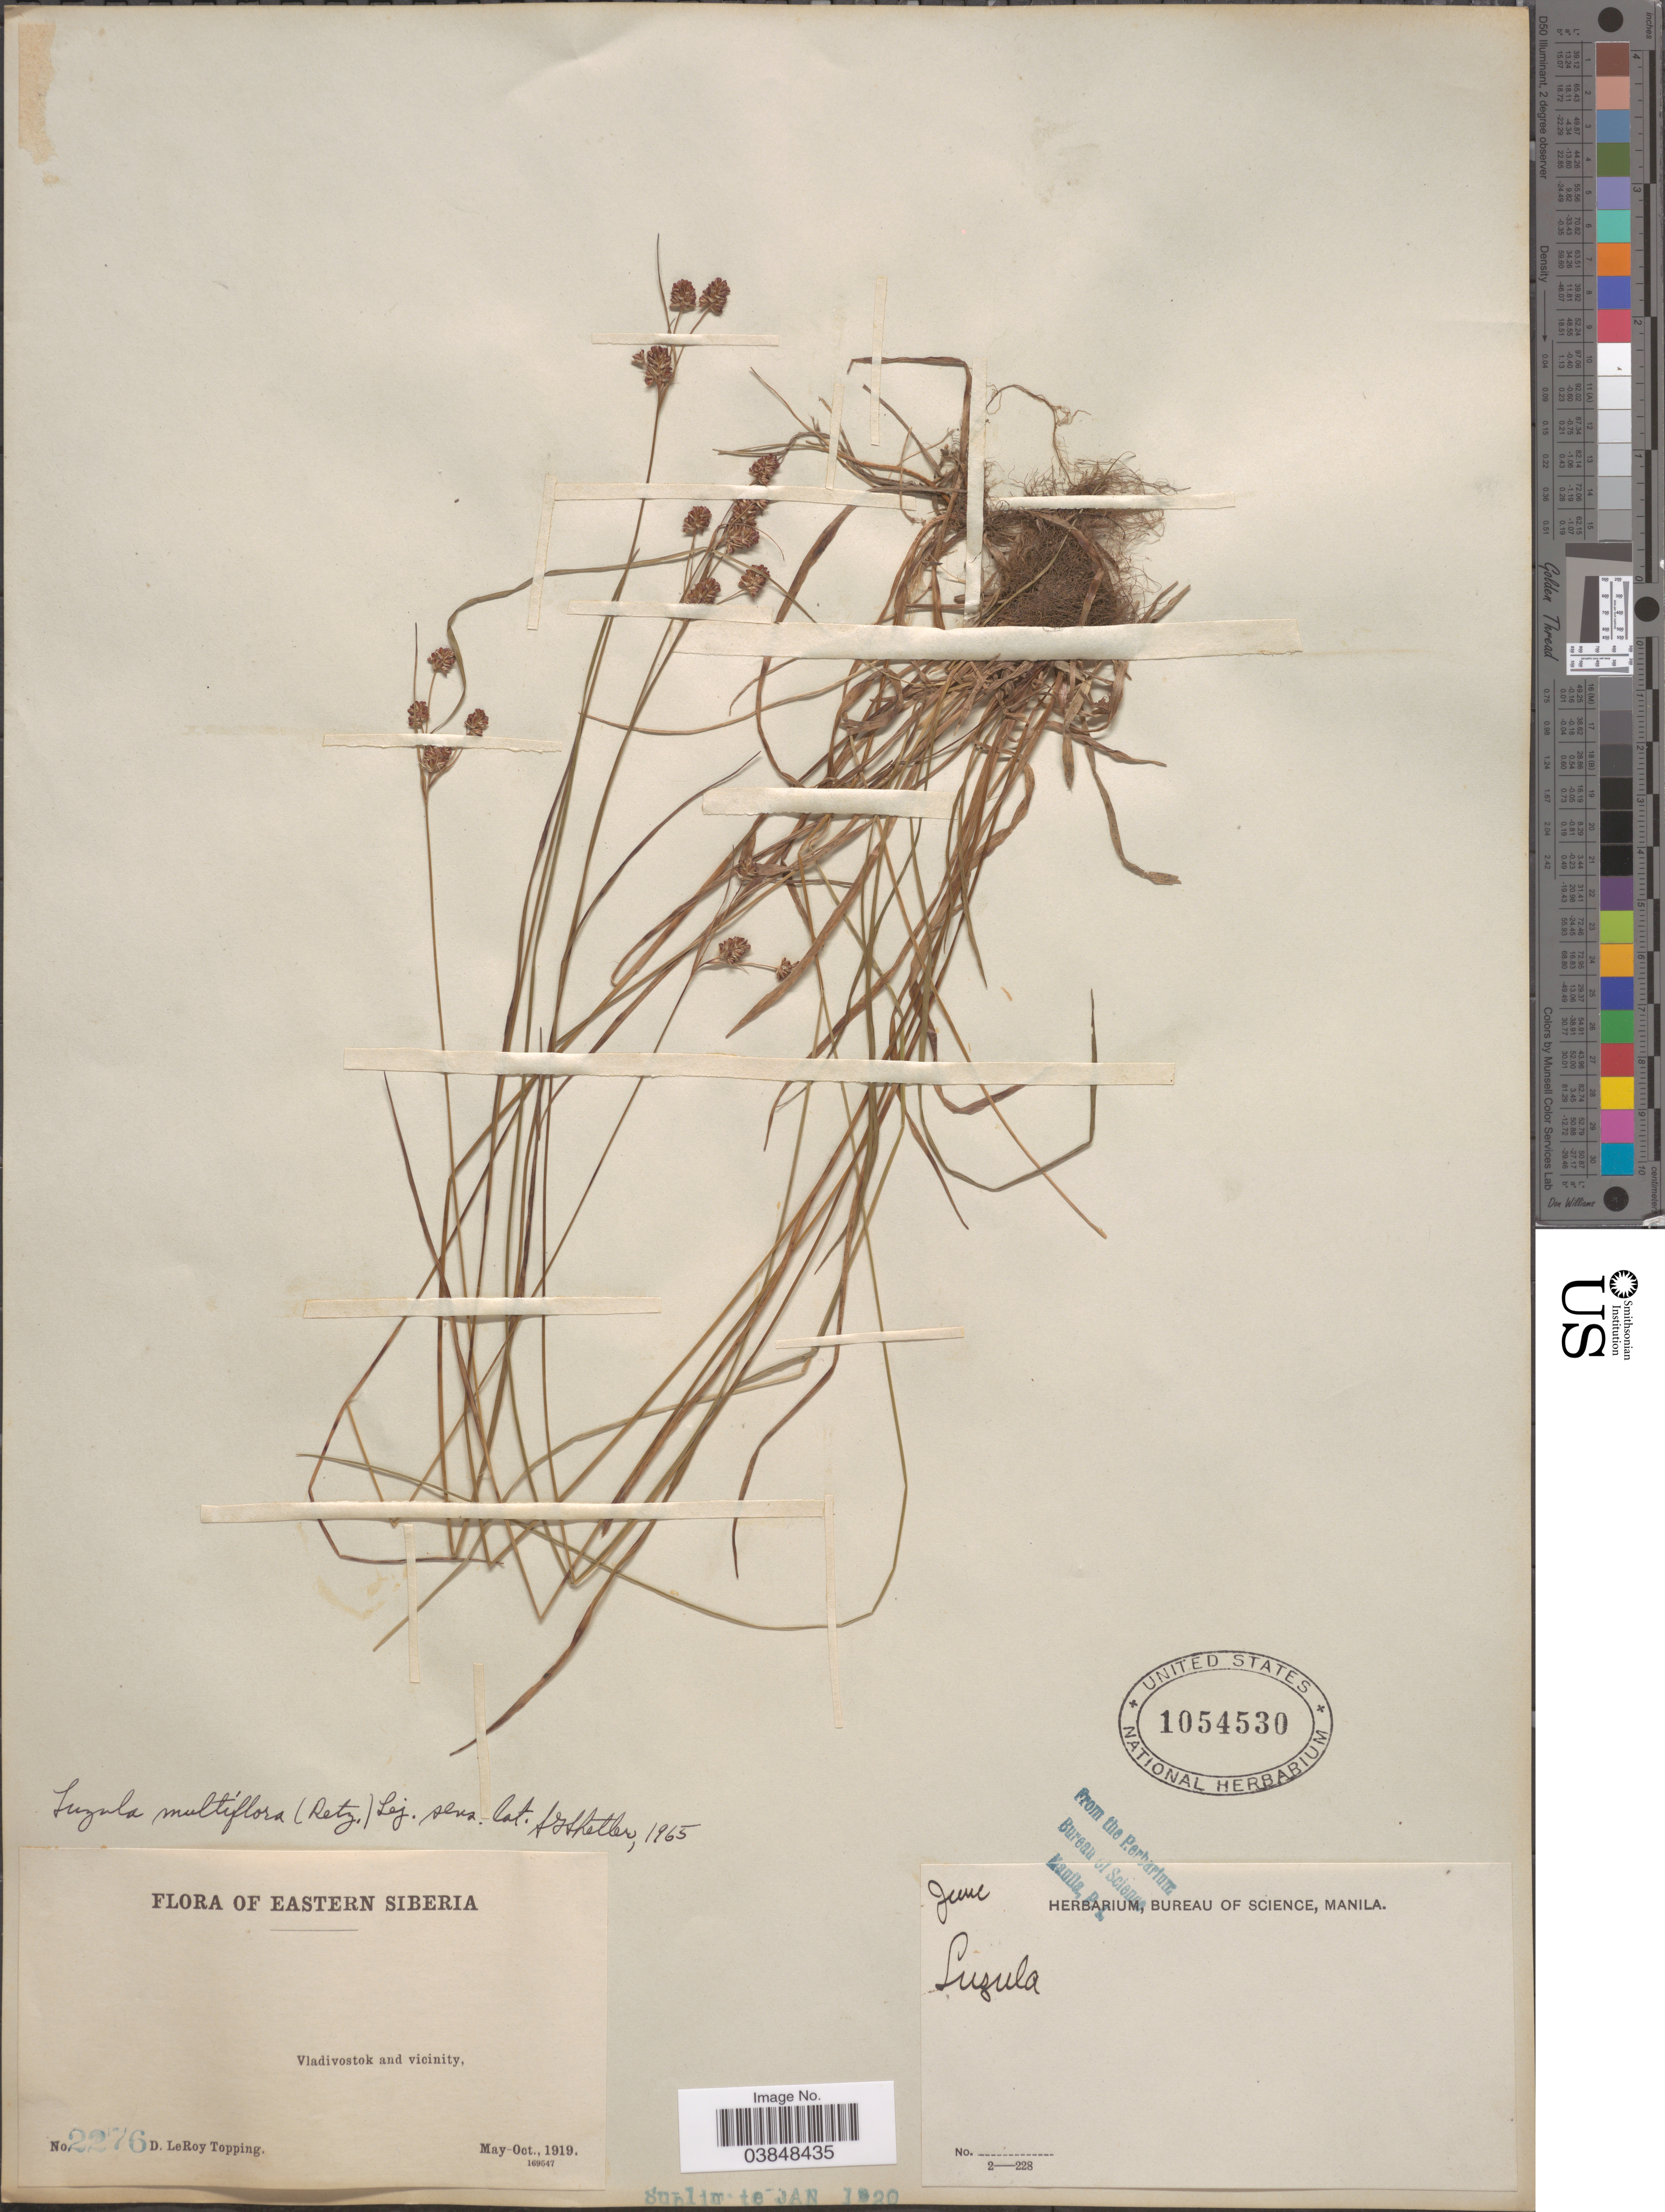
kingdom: Plantae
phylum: Tracheophyta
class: Liliopsida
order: Poales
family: Juncaceae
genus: Luzula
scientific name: Luzula multiflora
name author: (Ehrh.) Lej.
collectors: D. L. Topping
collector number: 2276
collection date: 1919-06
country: Russian Federation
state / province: Primorsky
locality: Eastern Siberia. Vladivostok and vicinity.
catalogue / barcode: US 1054530